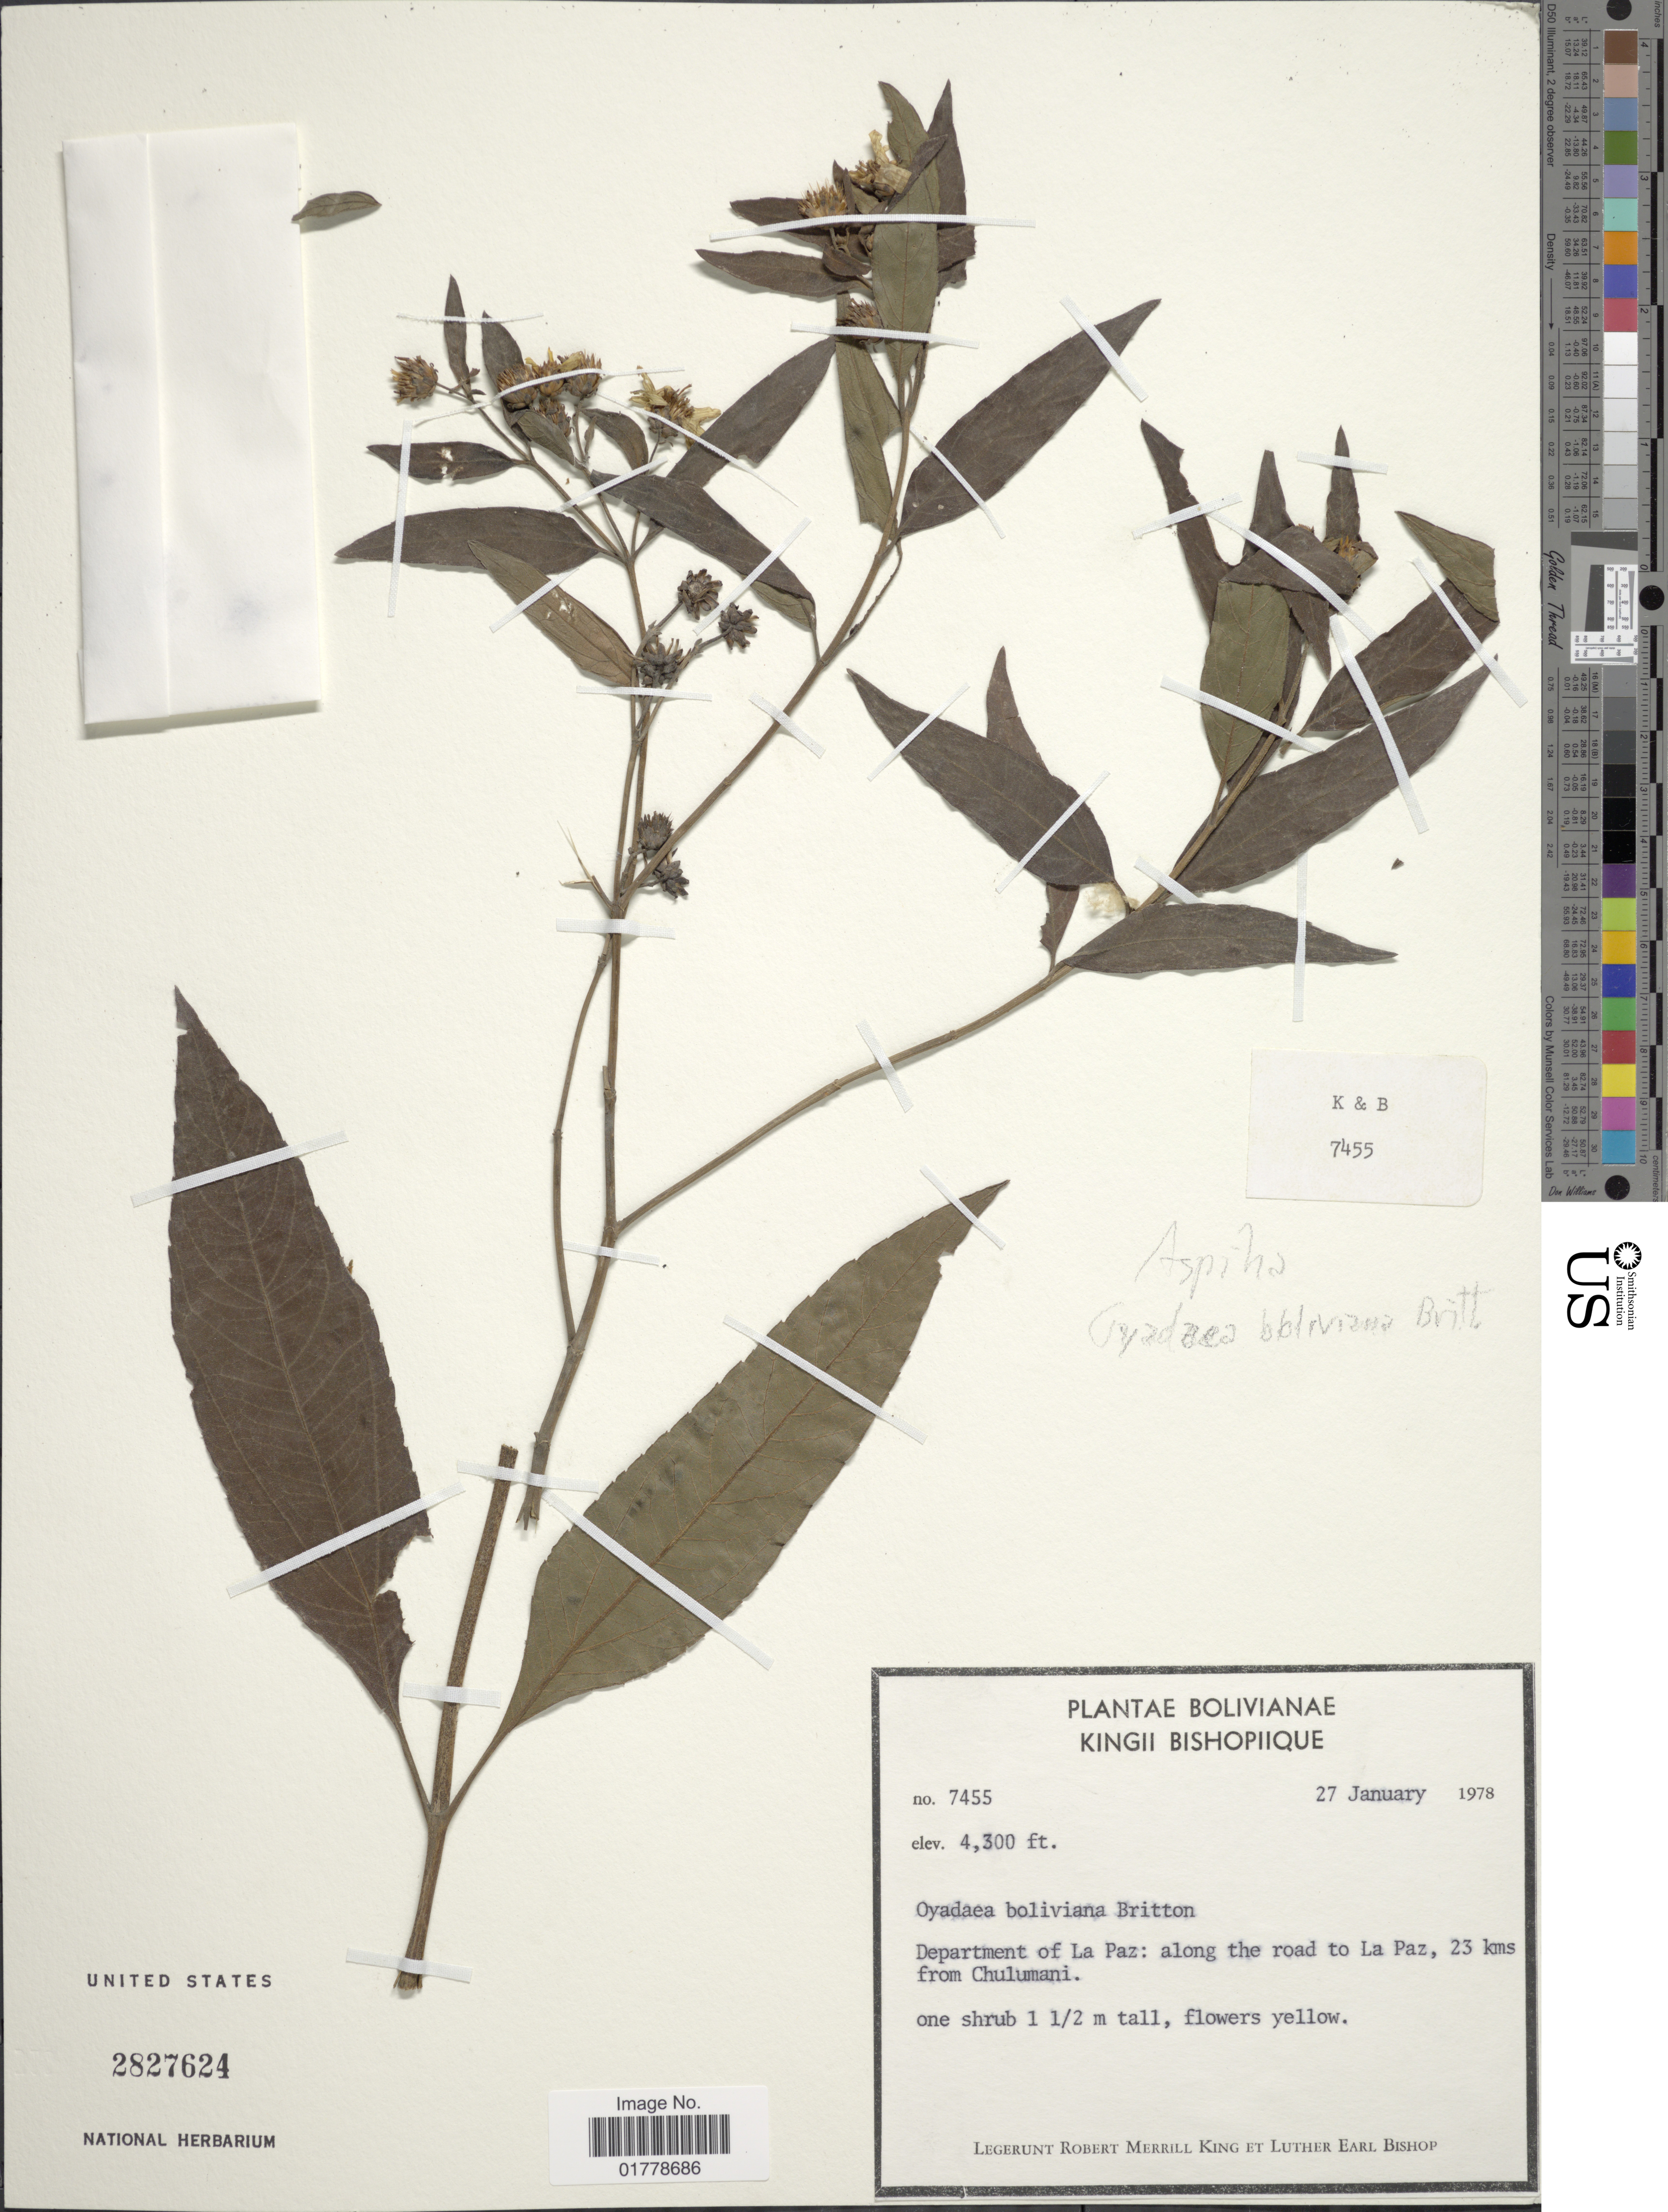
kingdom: Plantae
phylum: Tracheophyta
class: Magnoliopsida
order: Asterales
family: Asteraceae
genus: Oyedaea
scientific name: Oyedaea boliviana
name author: Britton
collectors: R. M. King & L. E. Bishop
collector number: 7455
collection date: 1978-01-27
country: Bolivia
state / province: La Paz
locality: Department of La Paz: along the road to La Paz, 23 kms from Chulumani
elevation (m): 1311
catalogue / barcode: US 2827624